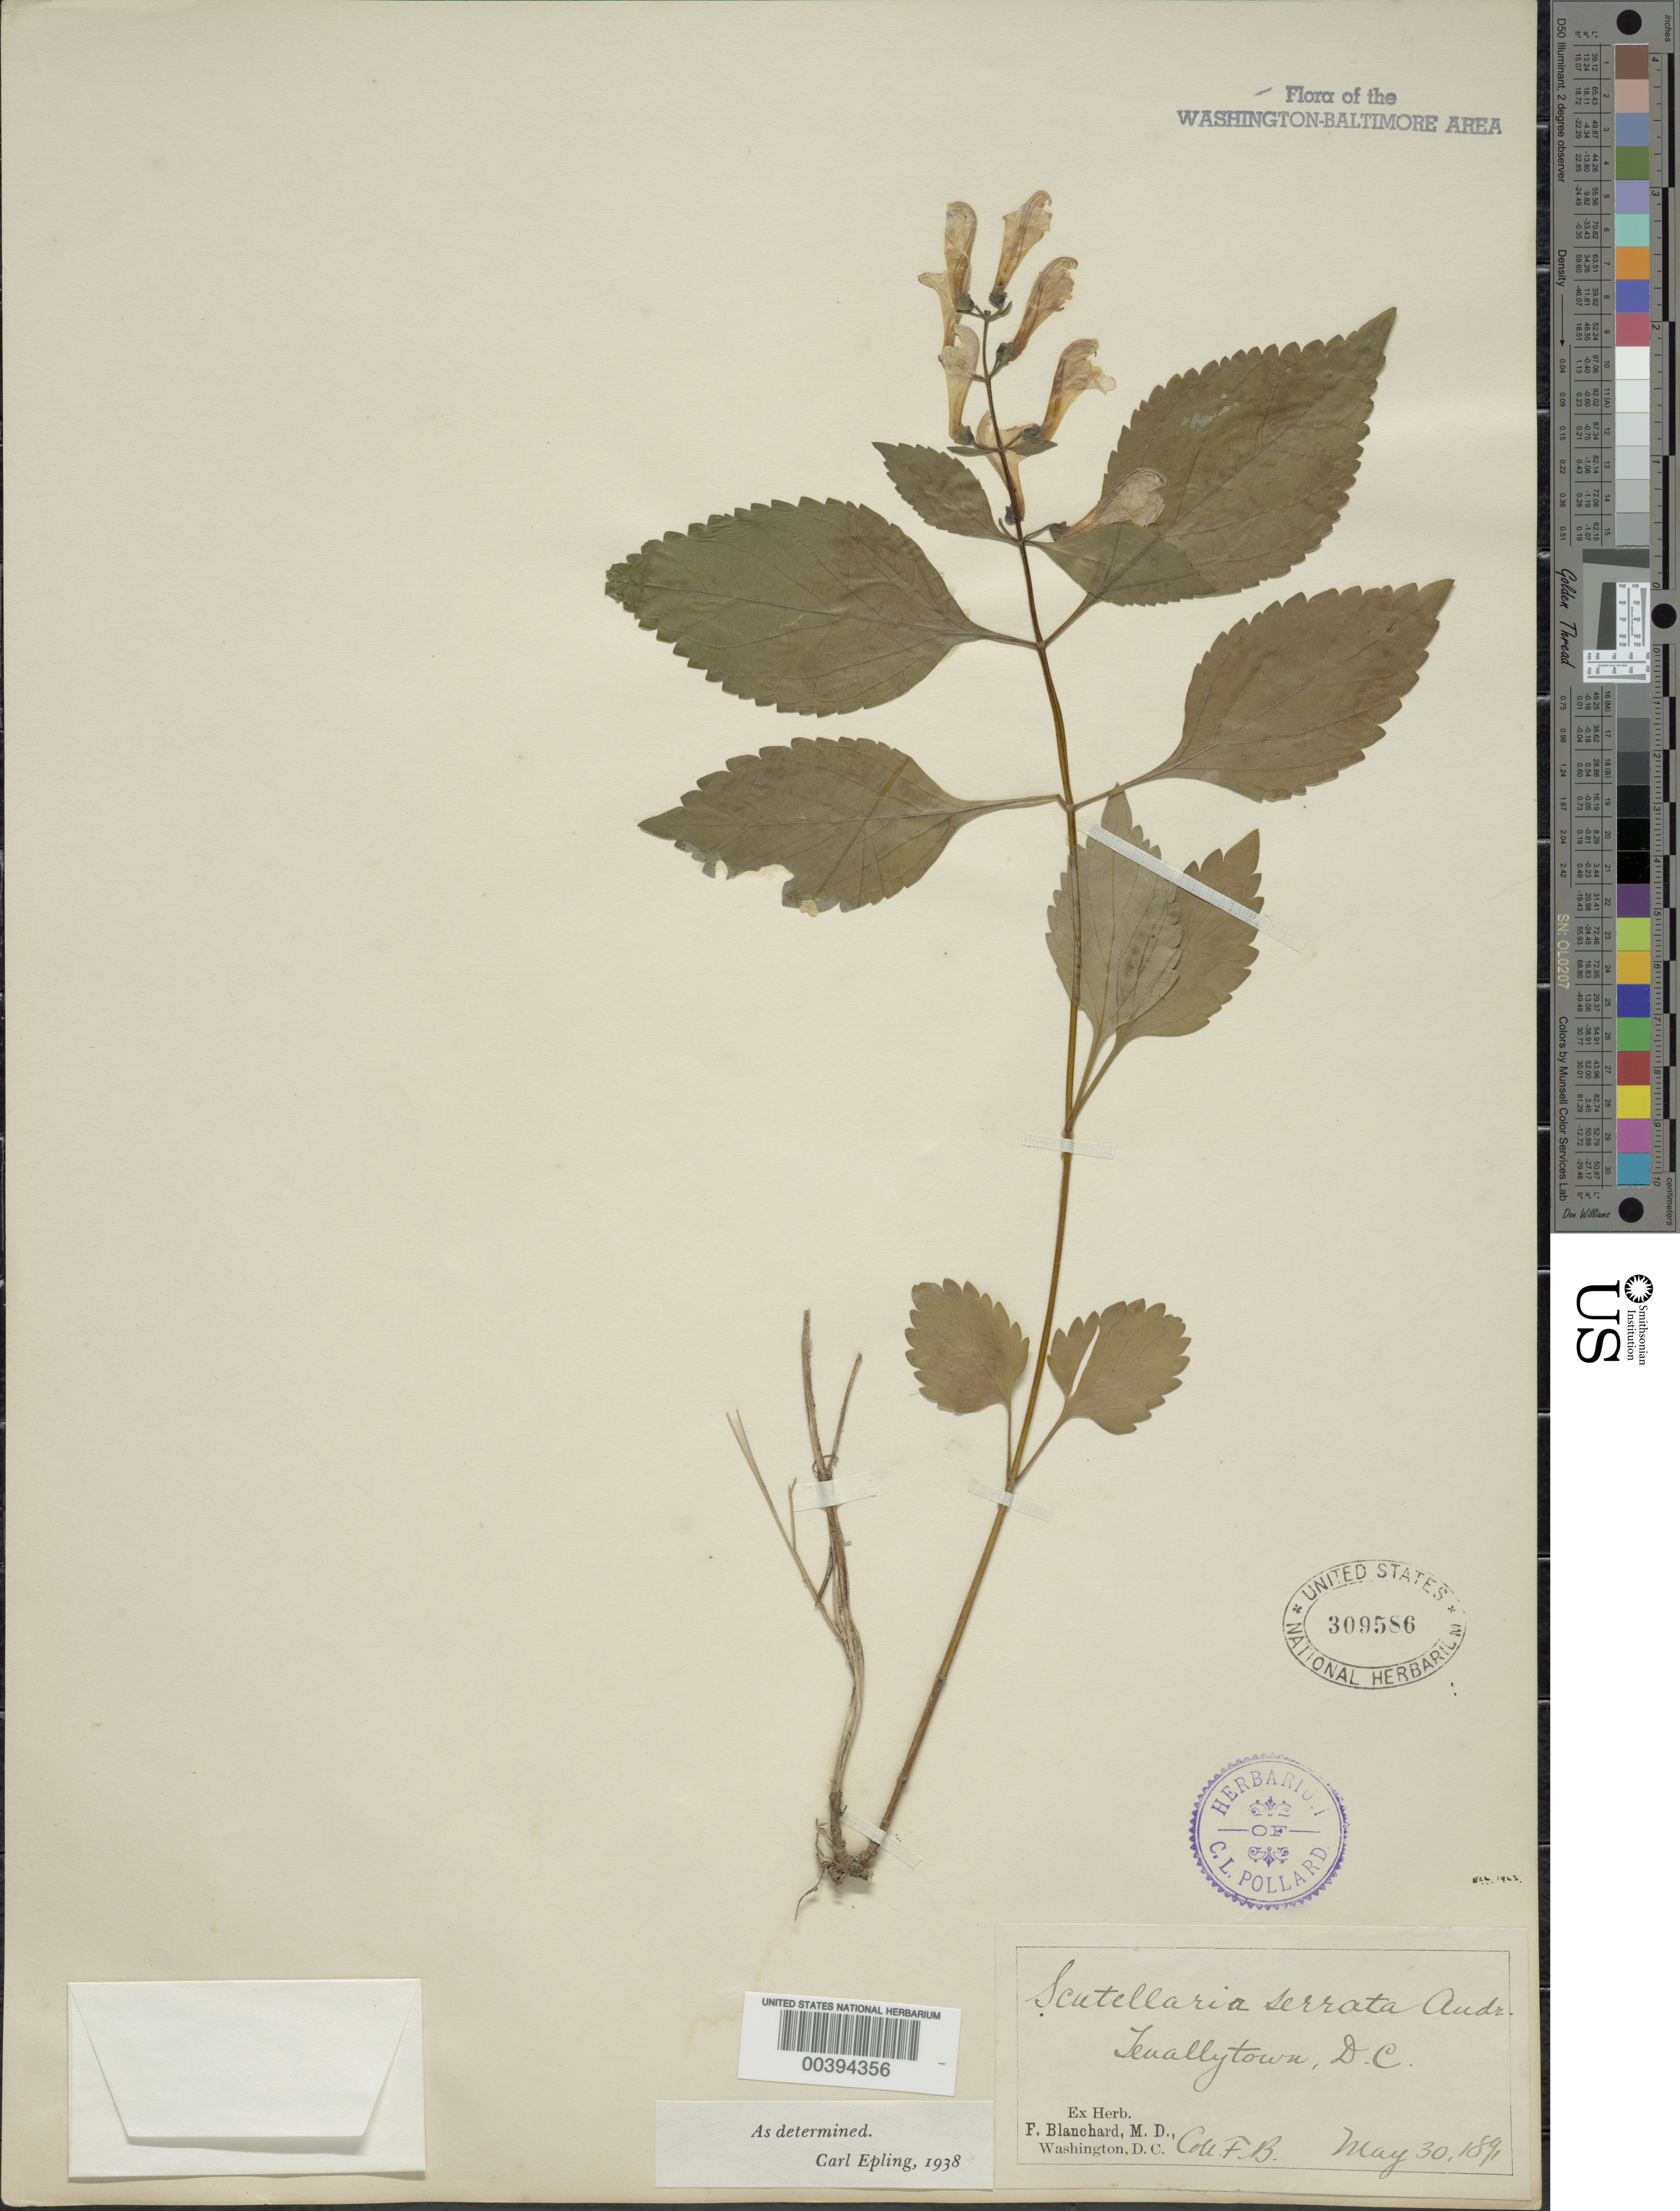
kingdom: Plantae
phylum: Tracheophyta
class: Magnoliopsida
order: Lamiales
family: Lamiaceae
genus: Scutellaria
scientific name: Scutellaria serrata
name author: Andrews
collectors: F. Blanchard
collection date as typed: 30 May 1891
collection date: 1891-05-30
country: United States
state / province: District of Columbia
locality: Tenleytown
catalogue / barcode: US 309586